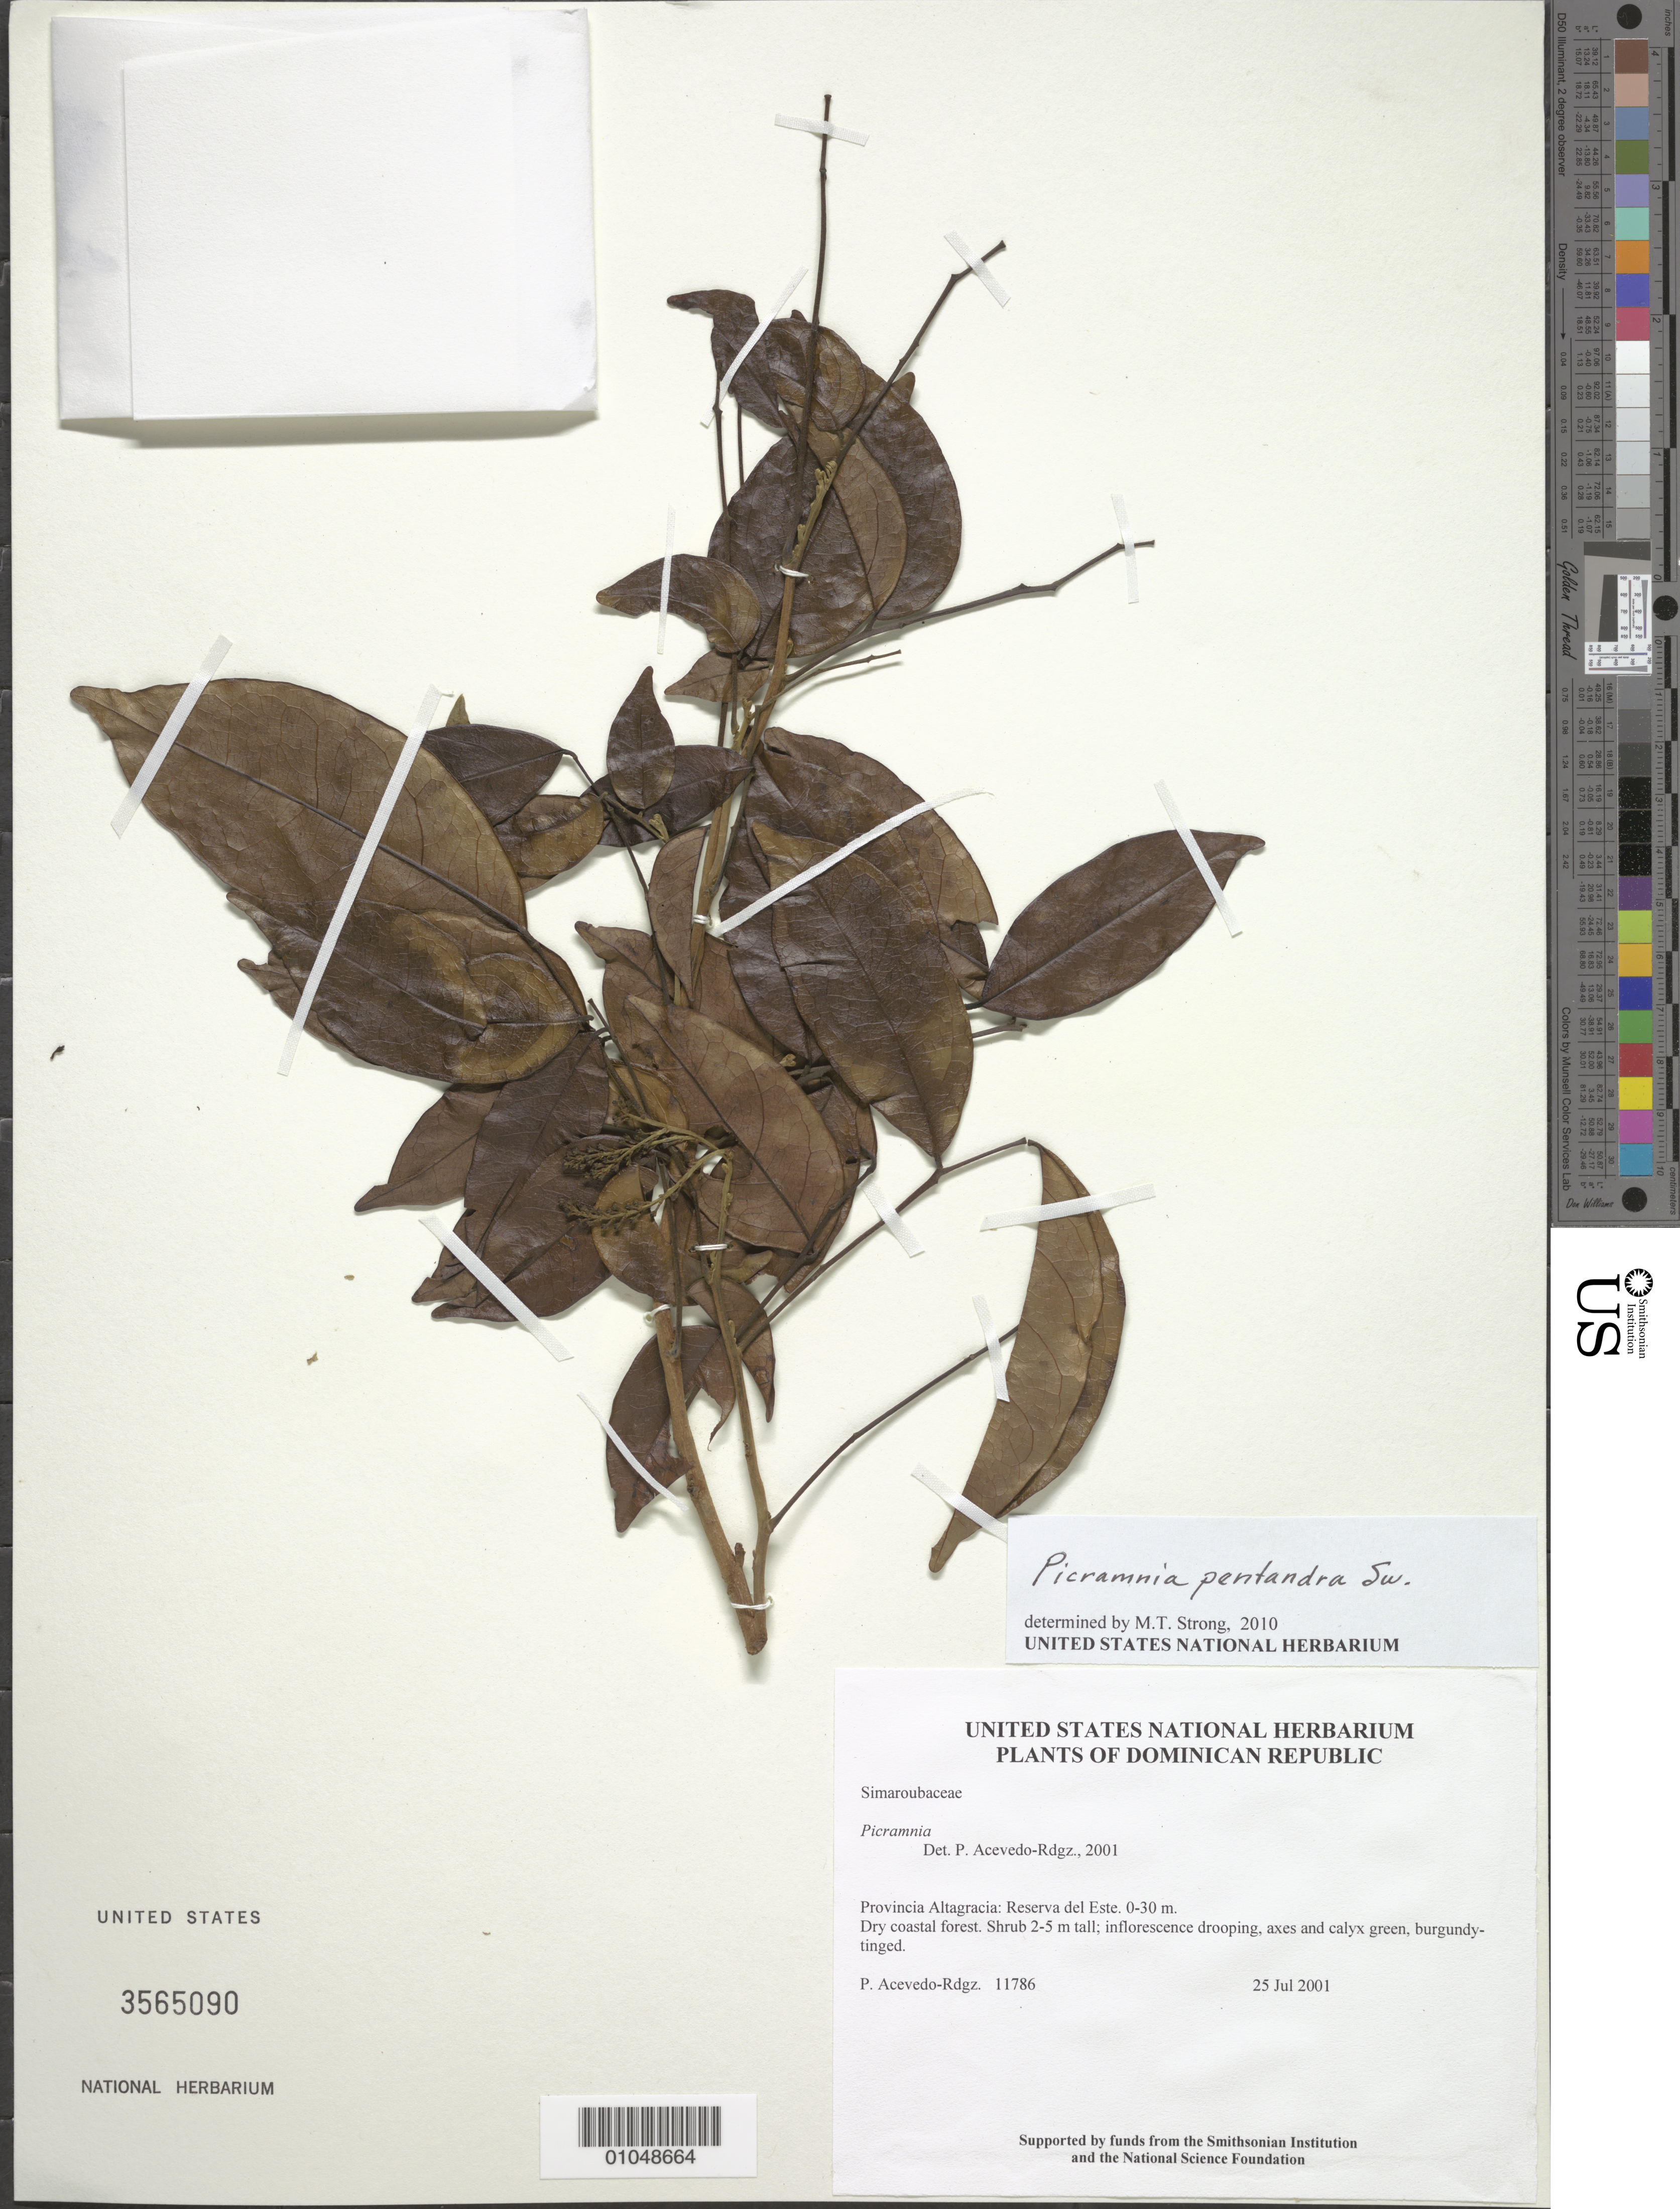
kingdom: Plantae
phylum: Tracheophyta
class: Magnoliopsida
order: Picramniales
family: Picramniaceae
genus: Picramnia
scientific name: Picramnia pentandra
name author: Sw.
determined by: Strong, M. T., (US), Smithsonian Institution - National Museum of Natural History (UNITED STATES)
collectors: P. Acevedo-Rodr.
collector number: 11786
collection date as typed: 25 Jul 2001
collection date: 2001-07-25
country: Dominican Republic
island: Hispaniola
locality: Provincia Altagracia: Reserva del Este.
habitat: Dry coastal forest.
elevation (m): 0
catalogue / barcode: US 3565090